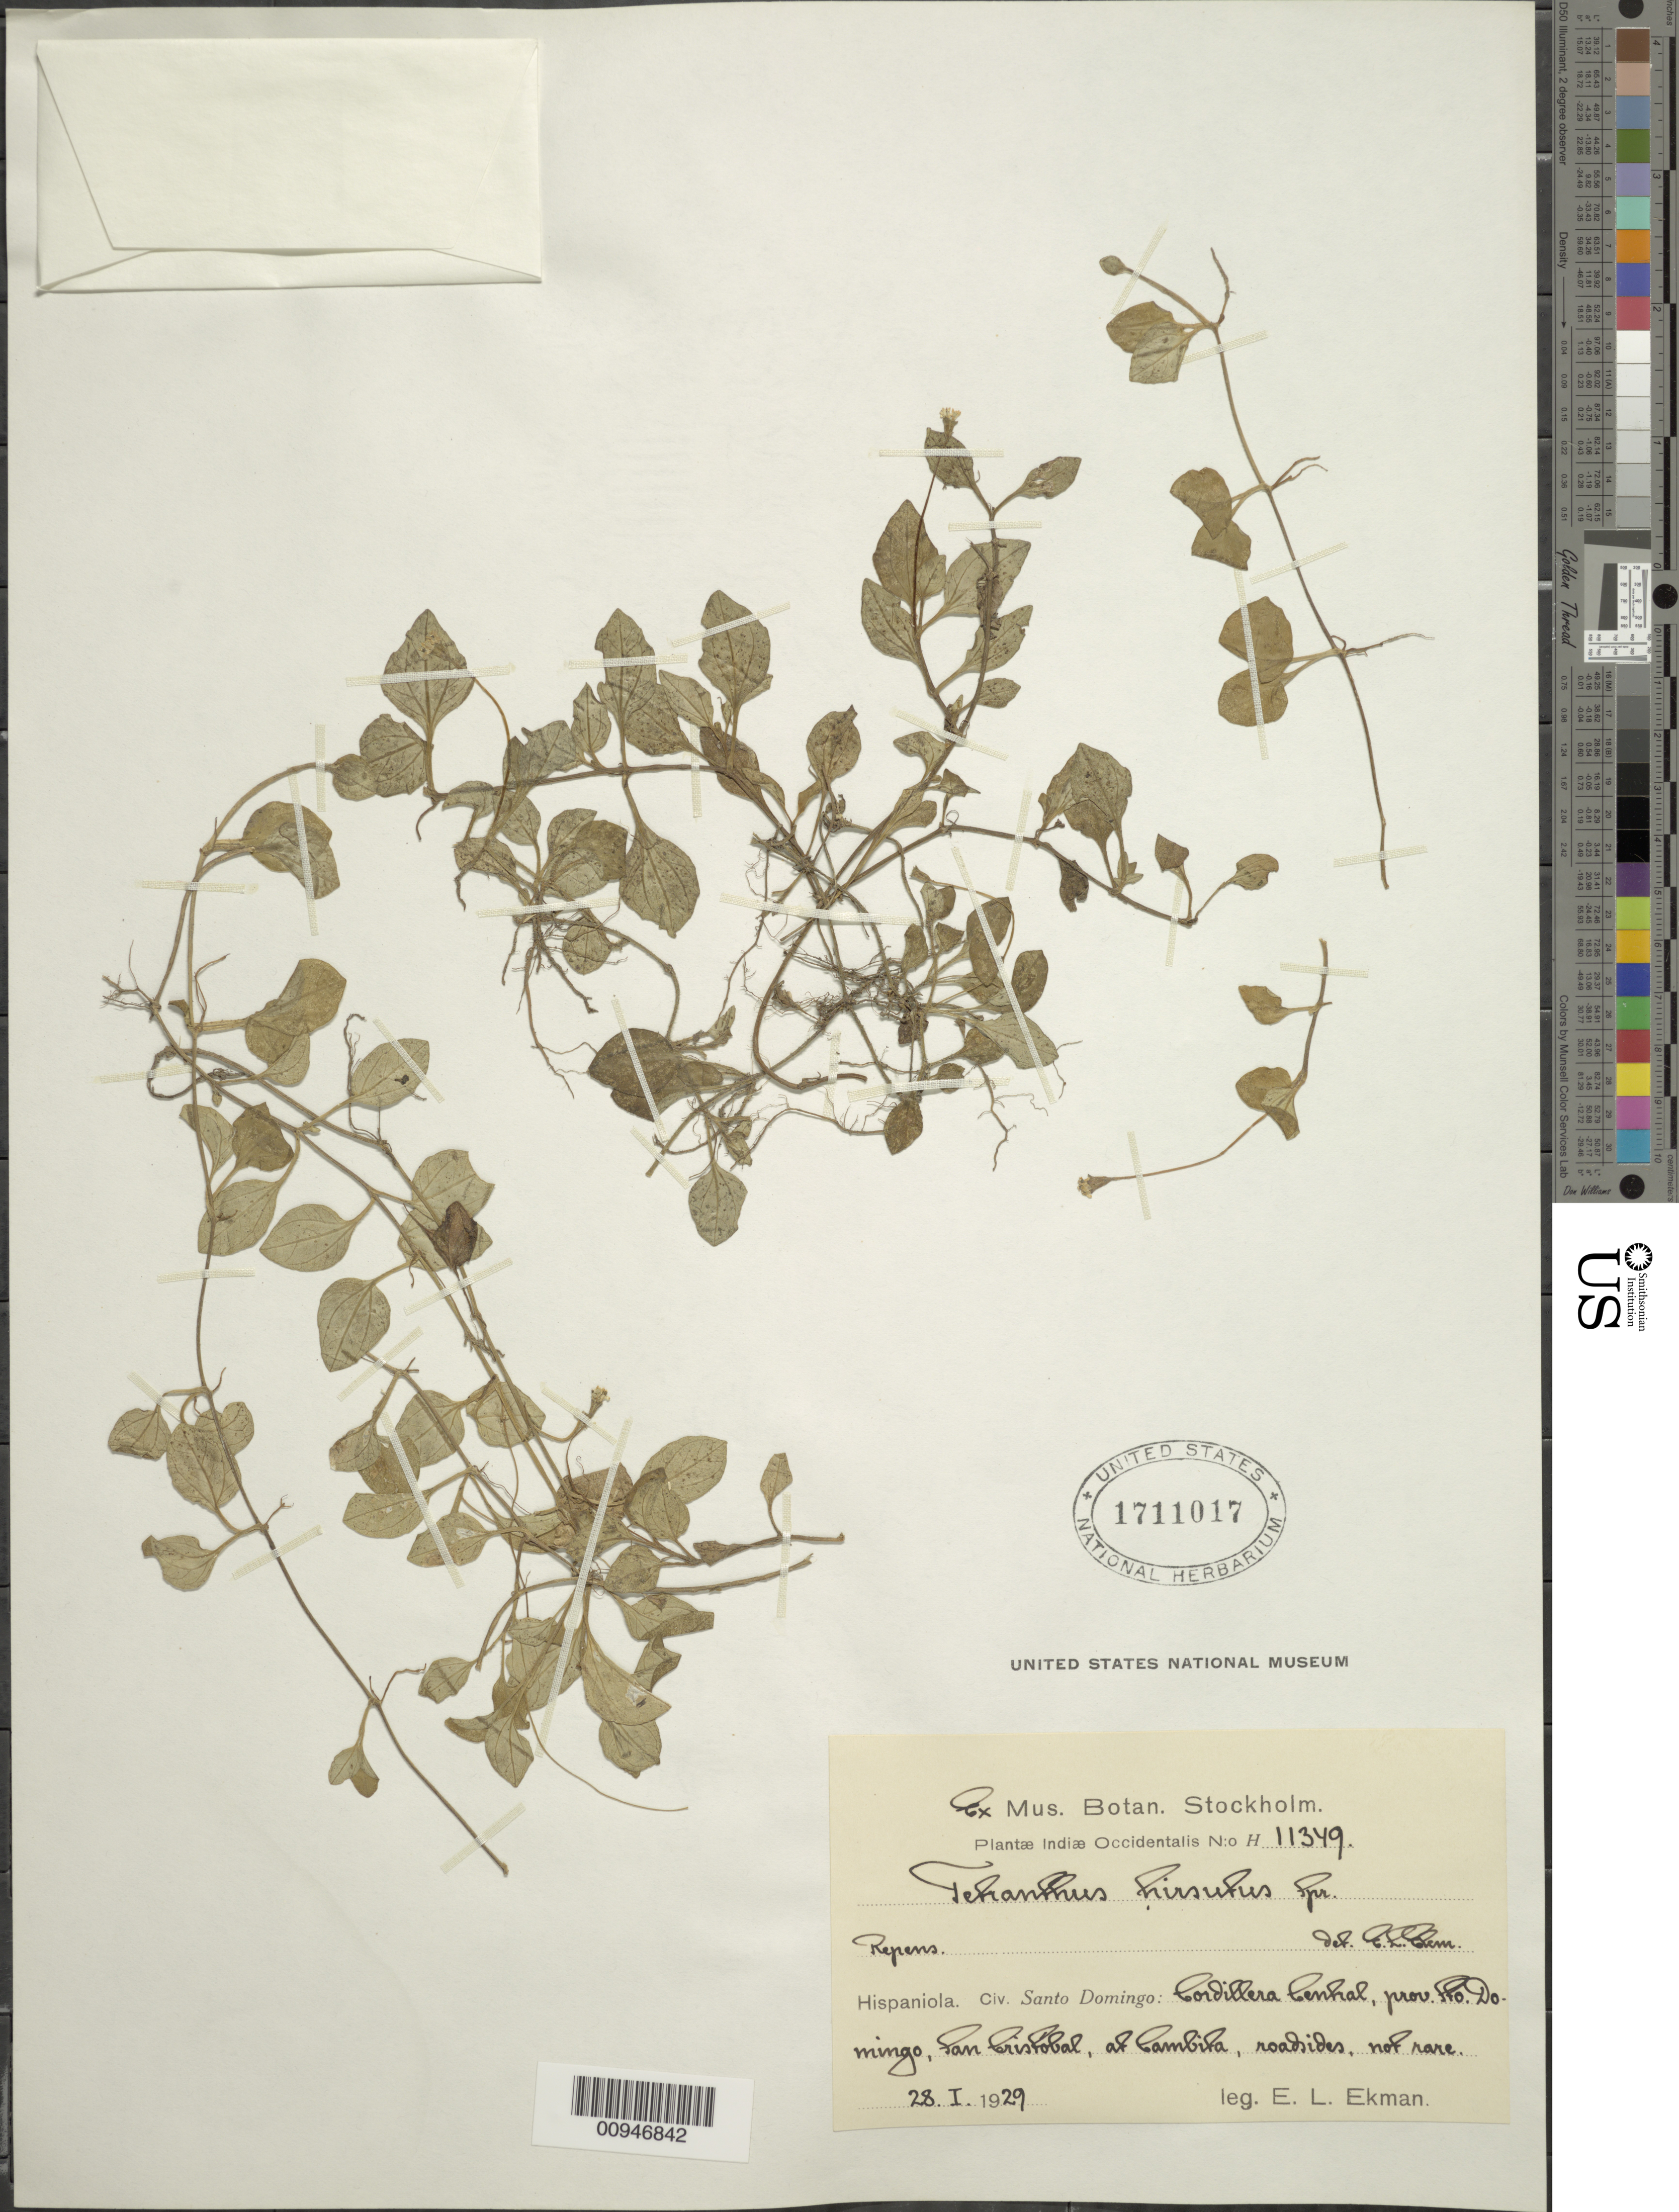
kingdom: Plantae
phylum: Tracheophyta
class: Magnoliopsida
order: Asterales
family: Asteraceae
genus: Tetranthus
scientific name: Tetranthus hirsutus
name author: Spreng.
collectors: E. L. Ekman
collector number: H 11349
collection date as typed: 28 Jan 1929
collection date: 1929-01-28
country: Dominican Republic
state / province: San Cristobal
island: Hispaniola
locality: Cordillera Central, at Cambita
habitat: Roadsides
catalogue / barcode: US 1711017